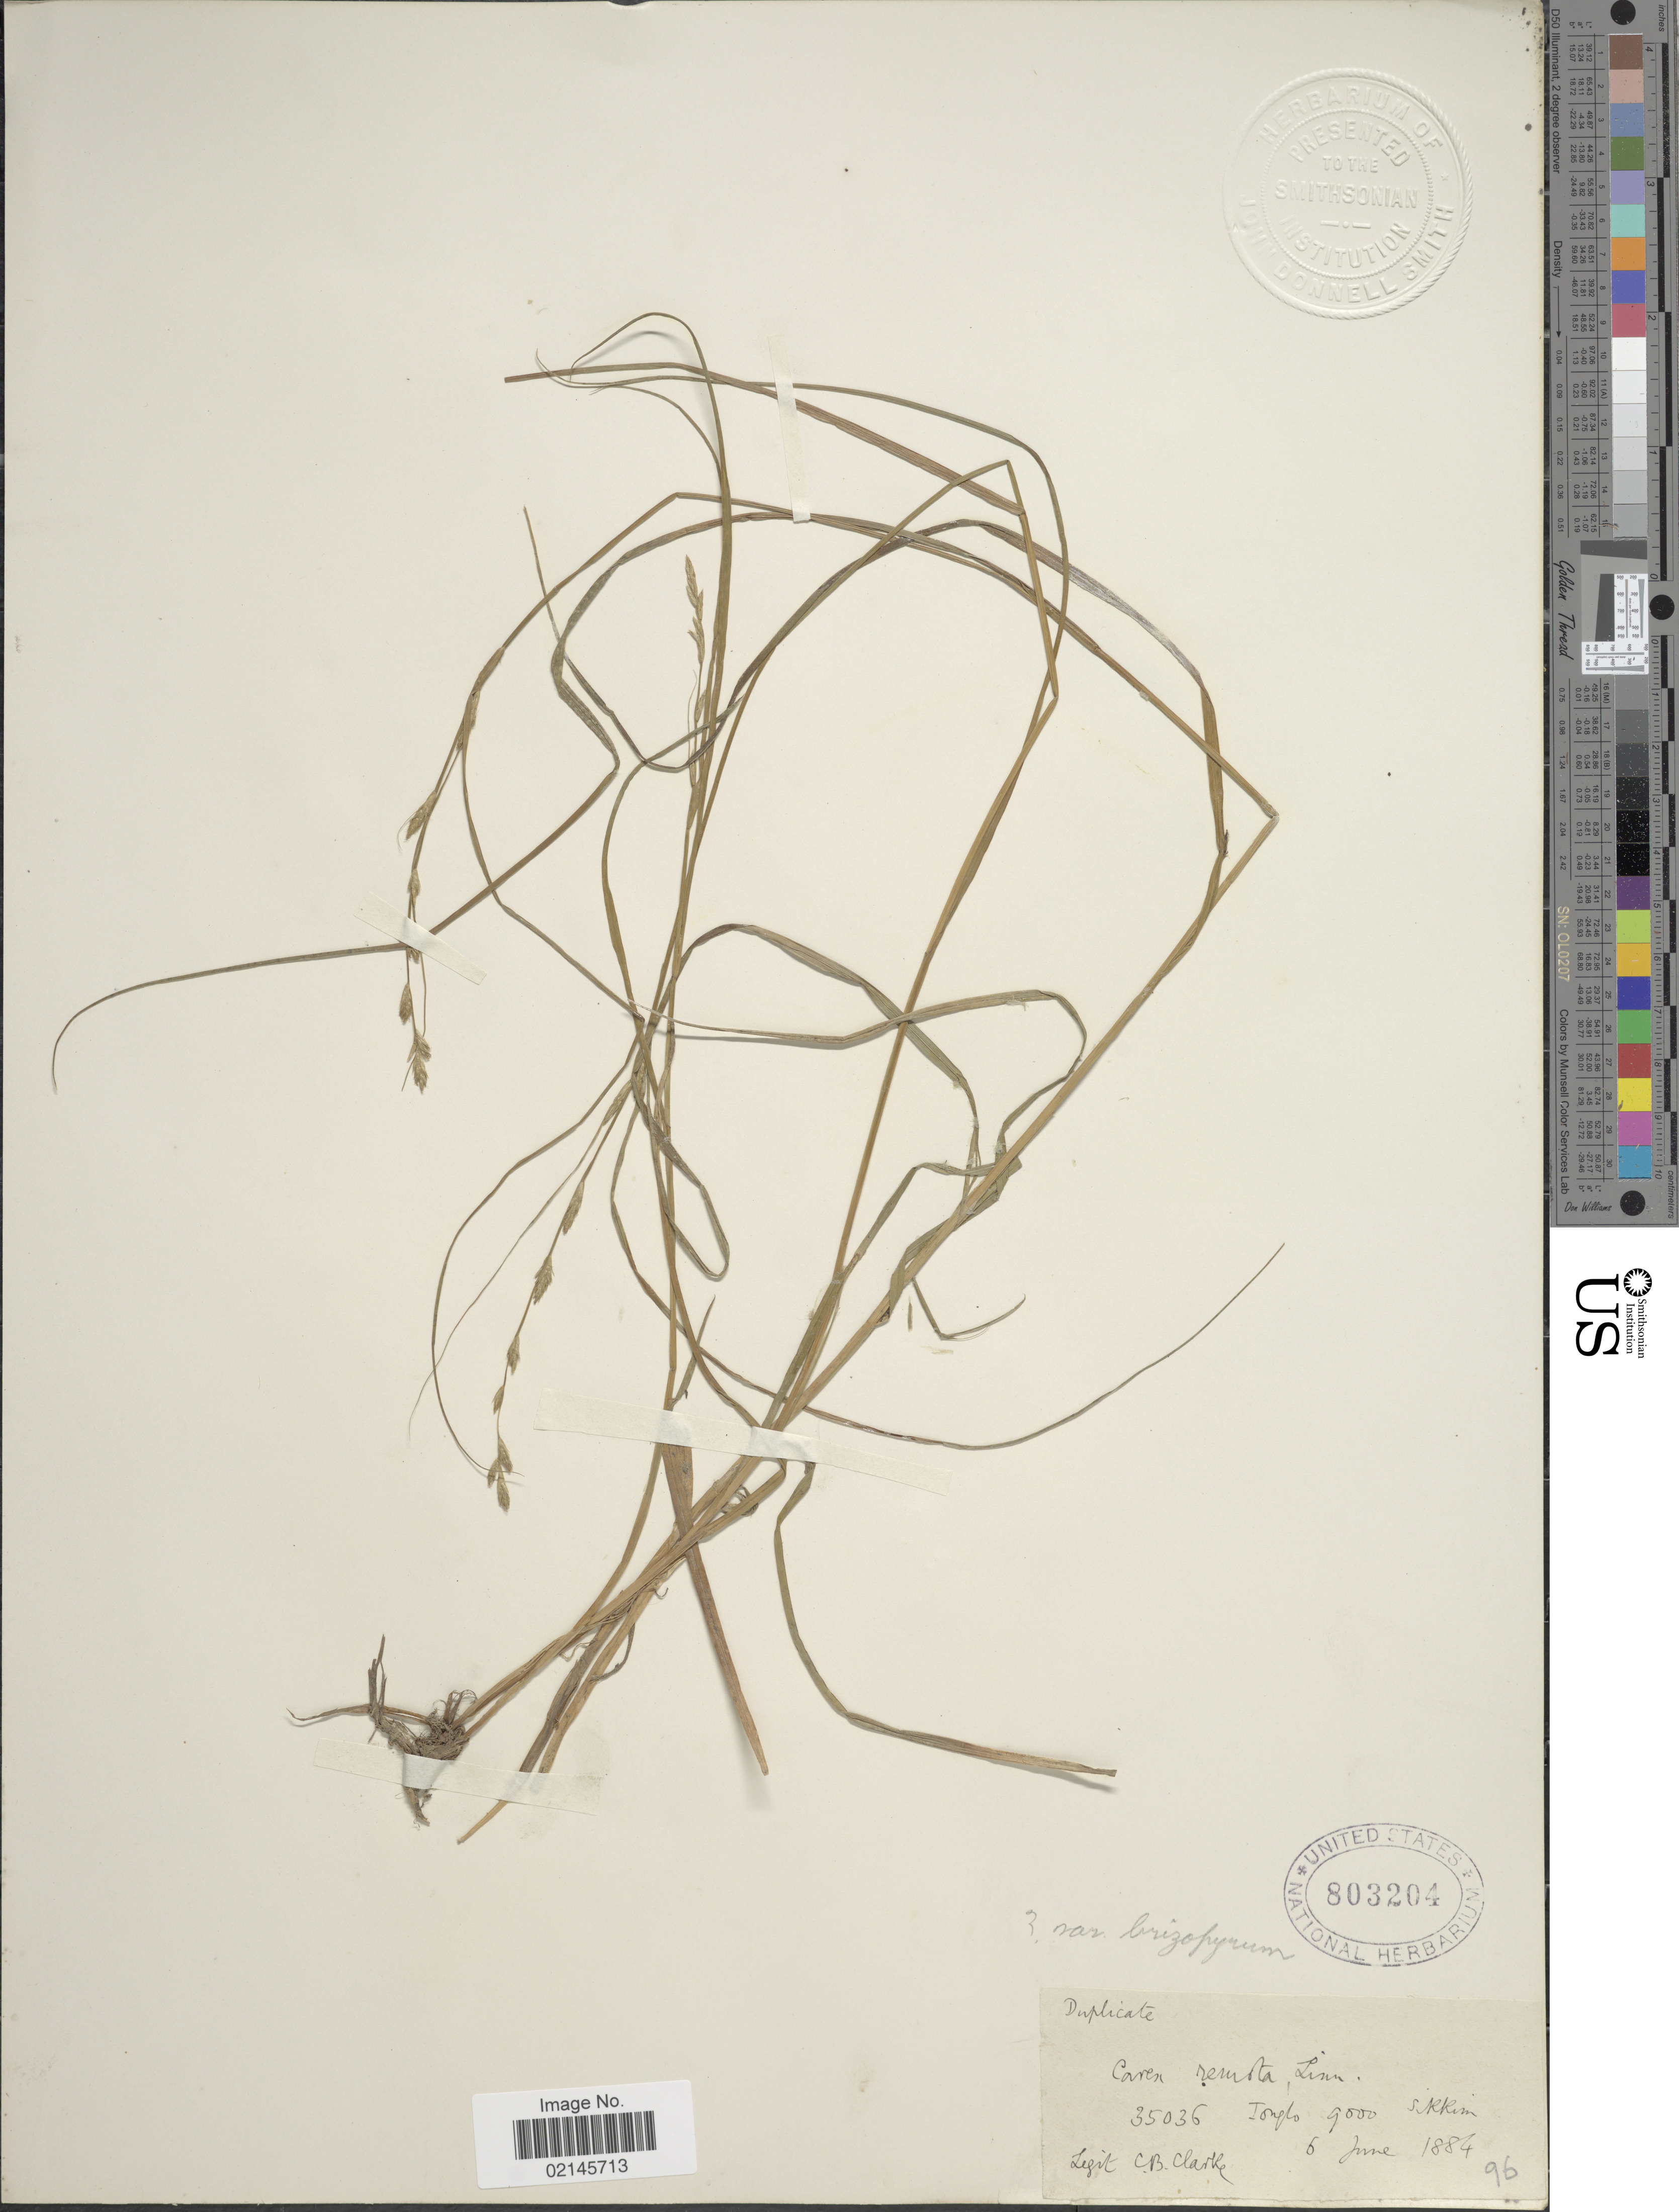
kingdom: Plantae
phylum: Tracheophyta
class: Liliopsida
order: Poales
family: Cyperaceae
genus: Carex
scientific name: Carex remota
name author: L.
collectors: C. B. Clarke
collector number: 35036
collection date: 1884-06-06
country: India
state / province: Sikkim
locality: Tonglo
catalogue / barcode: US 803204